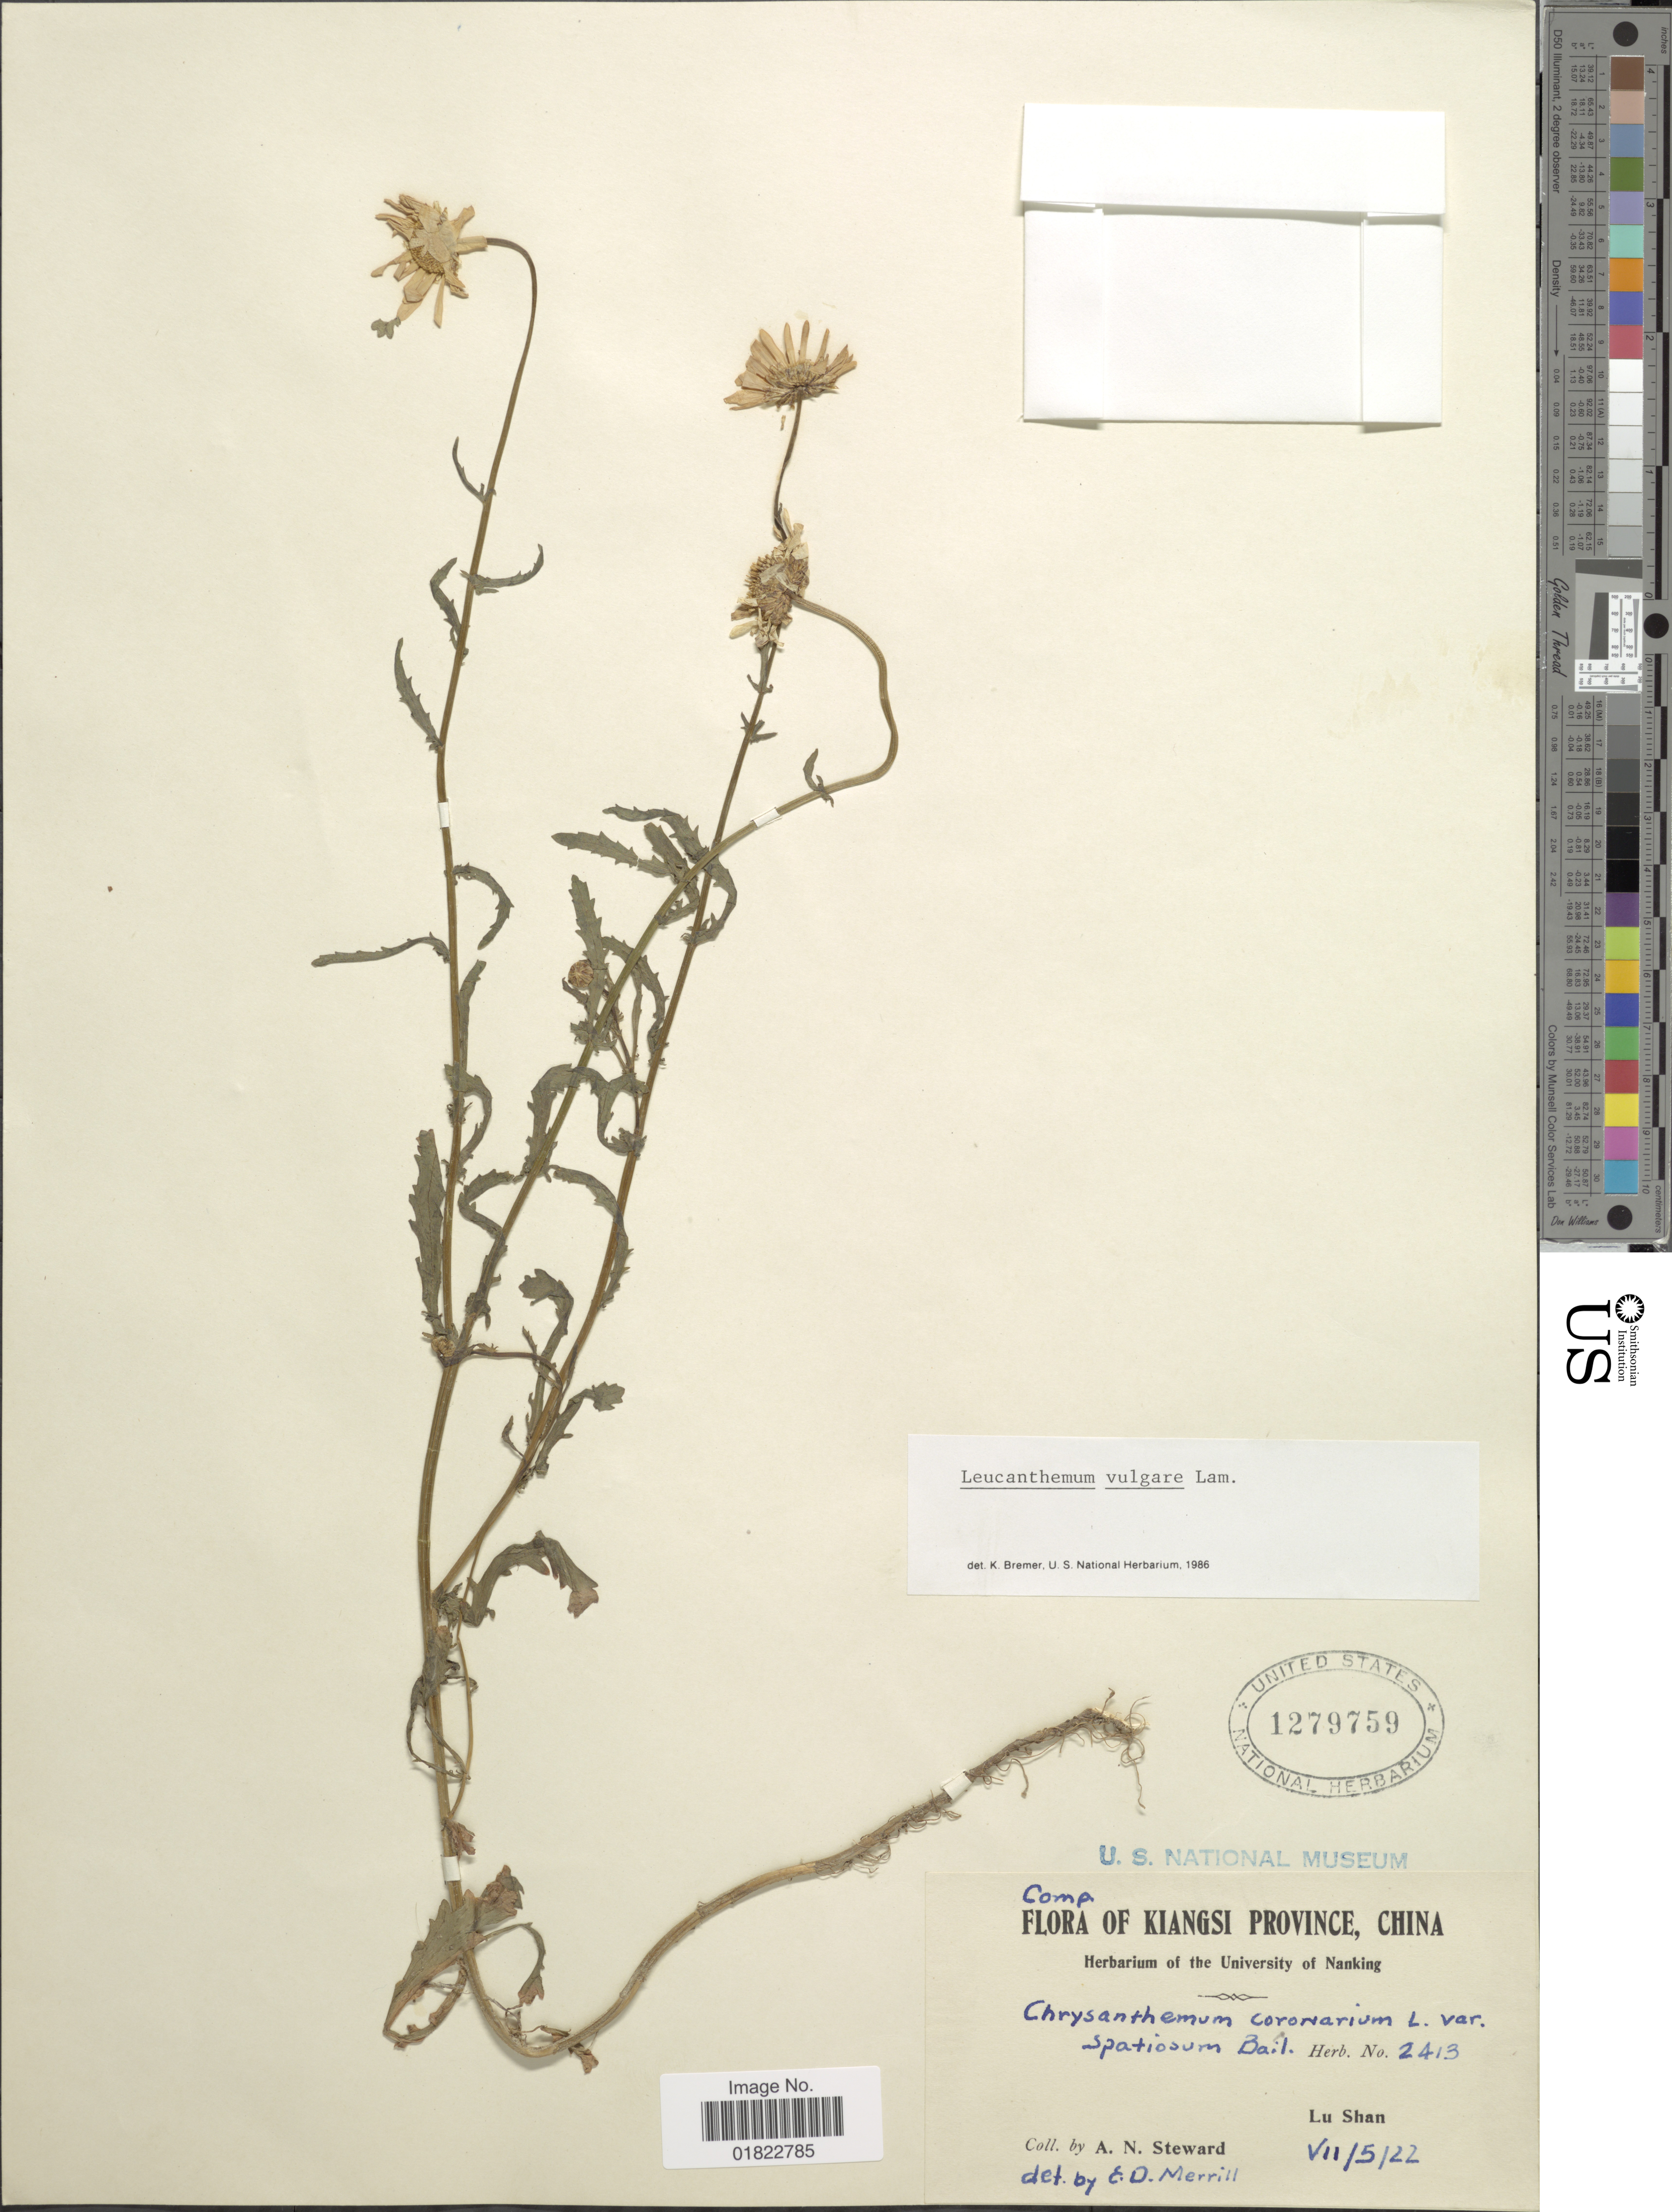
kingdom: Plantae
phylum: Tracheophyta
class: Magnoliopsida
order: Asterales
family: Asteraceae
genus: Leucanthemum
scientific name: Leucanthemum vulgare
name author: Lam.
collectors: A. N. Steward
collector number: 2413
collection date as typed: Transcribed d/m/y: 5/7/22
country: China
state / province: Jiangxi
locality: Kiangsi Province, China. Lu Shan.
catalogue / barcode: US 1279759